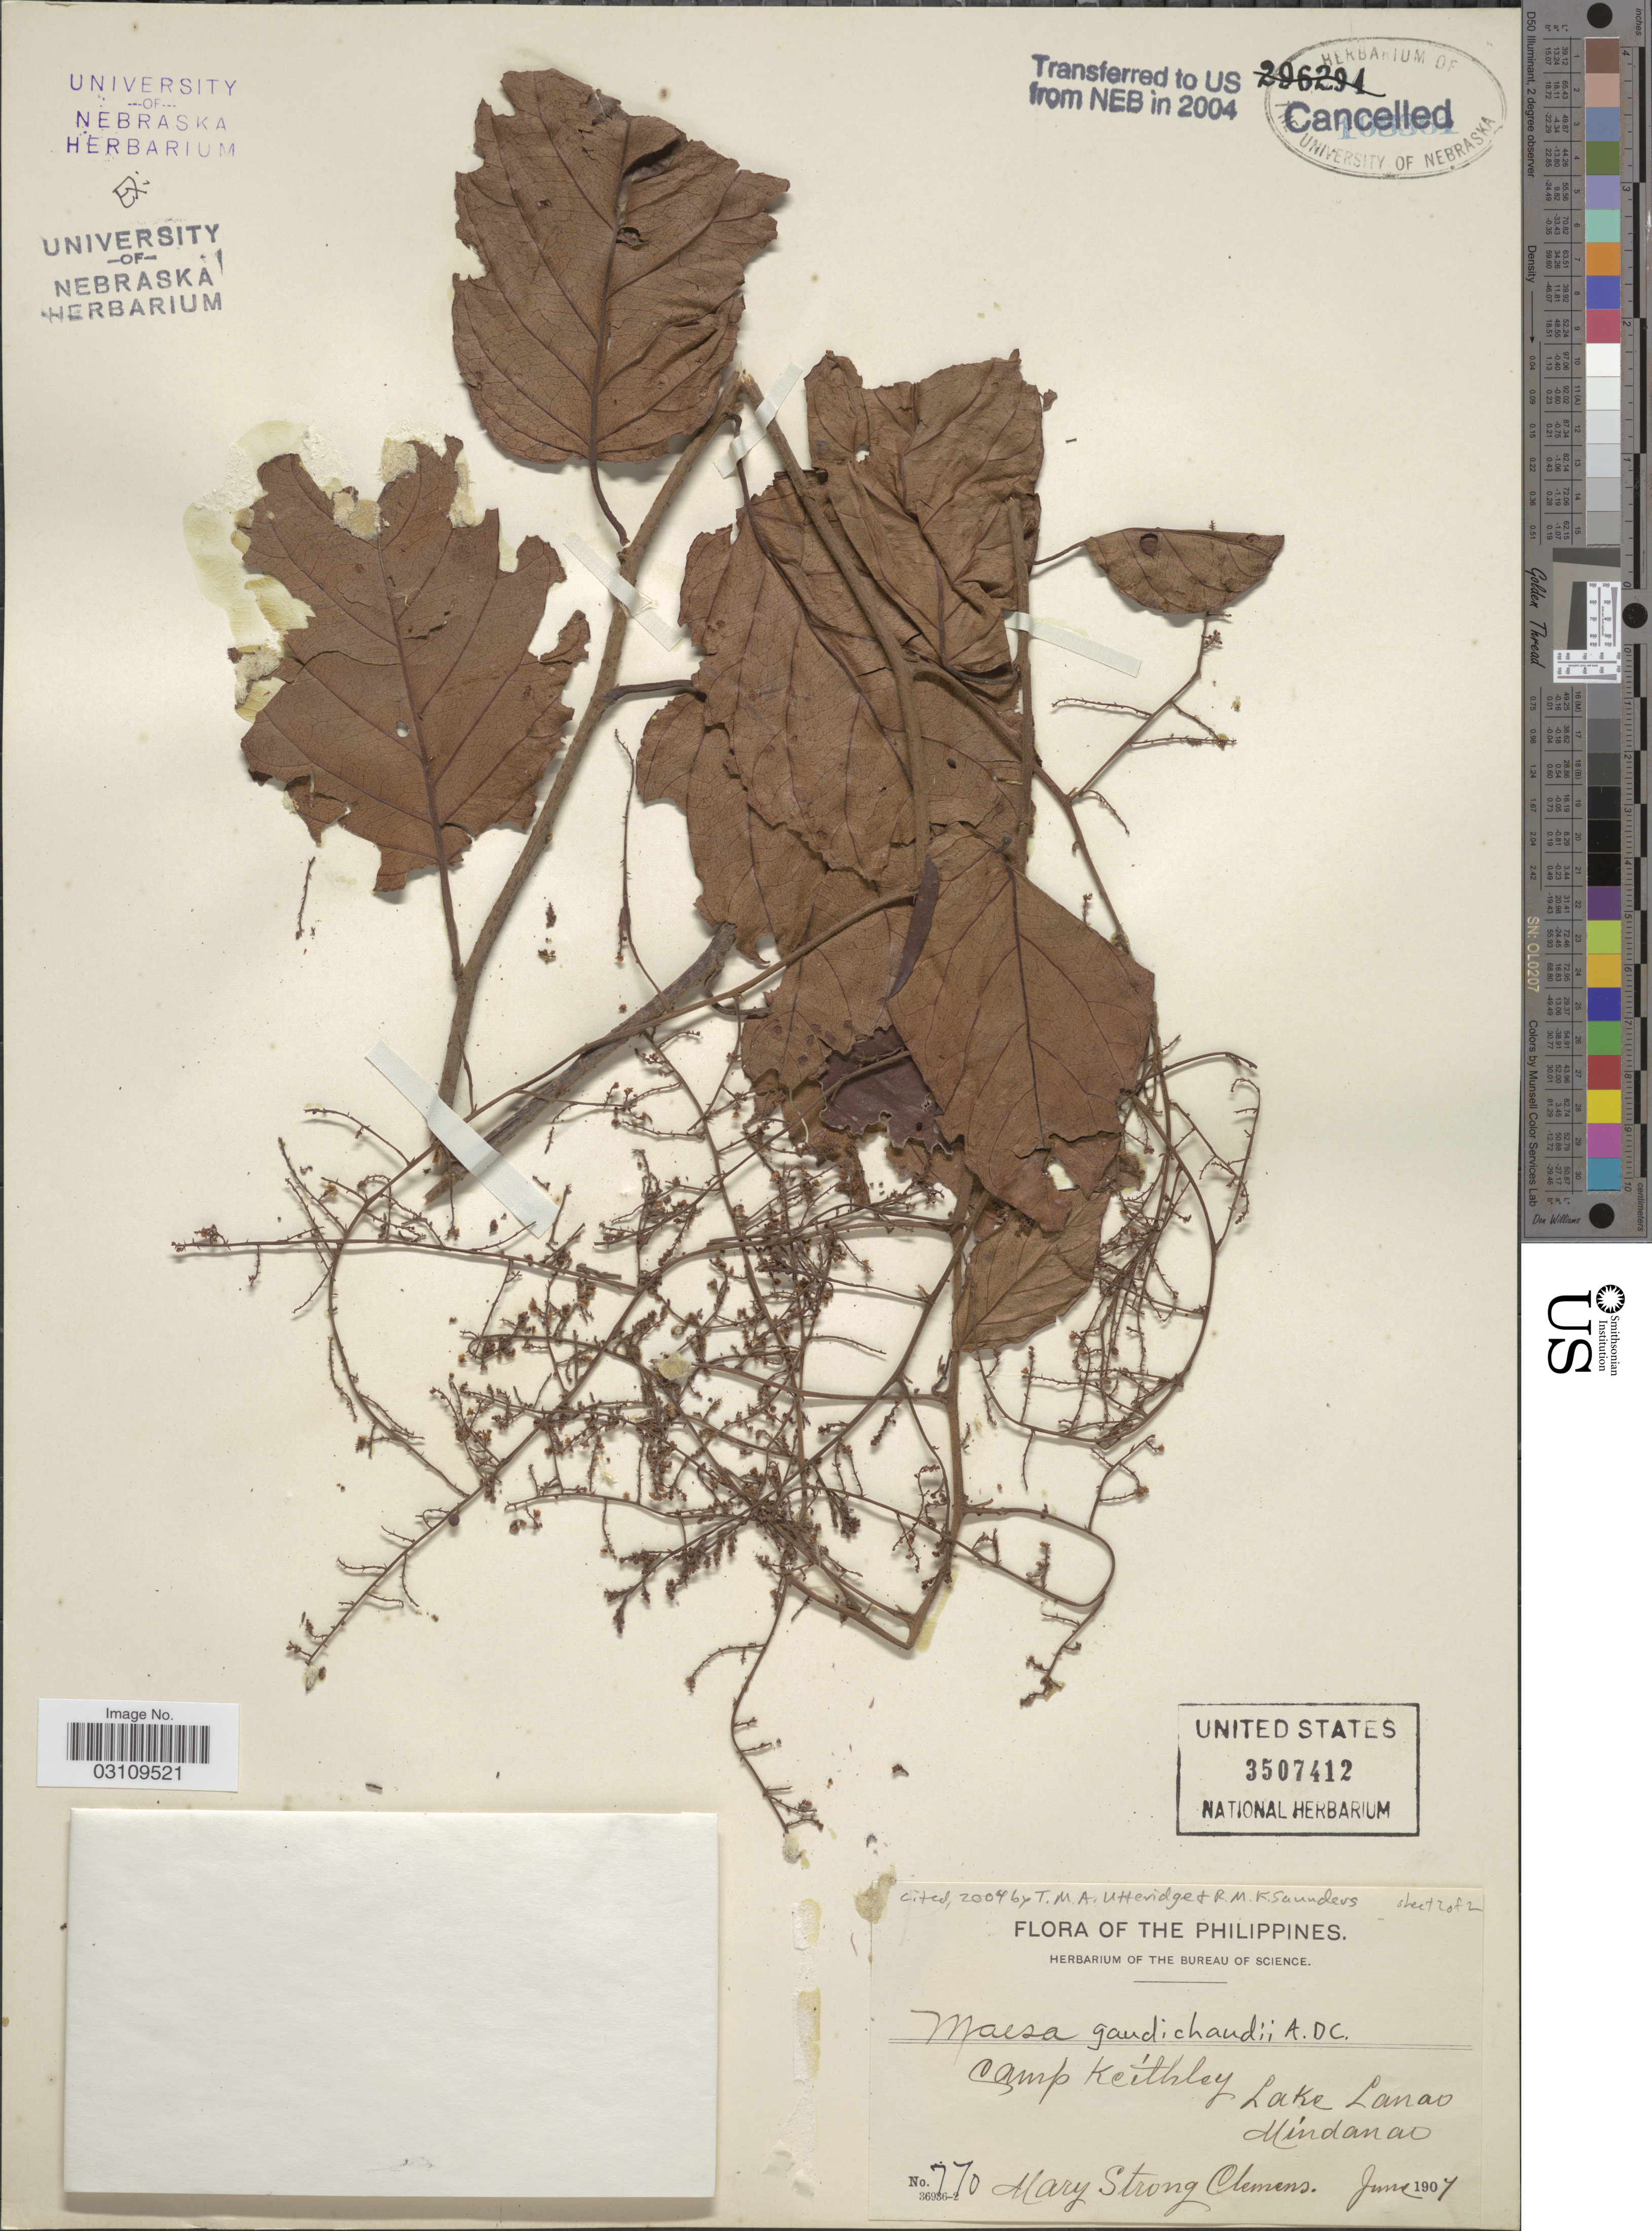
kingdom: Plantae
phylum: Tracheophyta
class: Magnoliopsida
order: Ericales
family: Primulaceae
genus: Maesa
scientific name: Maesa gaudichaudii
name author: A. DC.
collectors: M. S. Clemens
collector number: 770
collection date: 1907-06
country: Philippines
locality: Camp Keithley, Lake Lanao, Mindanao.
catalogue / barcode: US 3507412